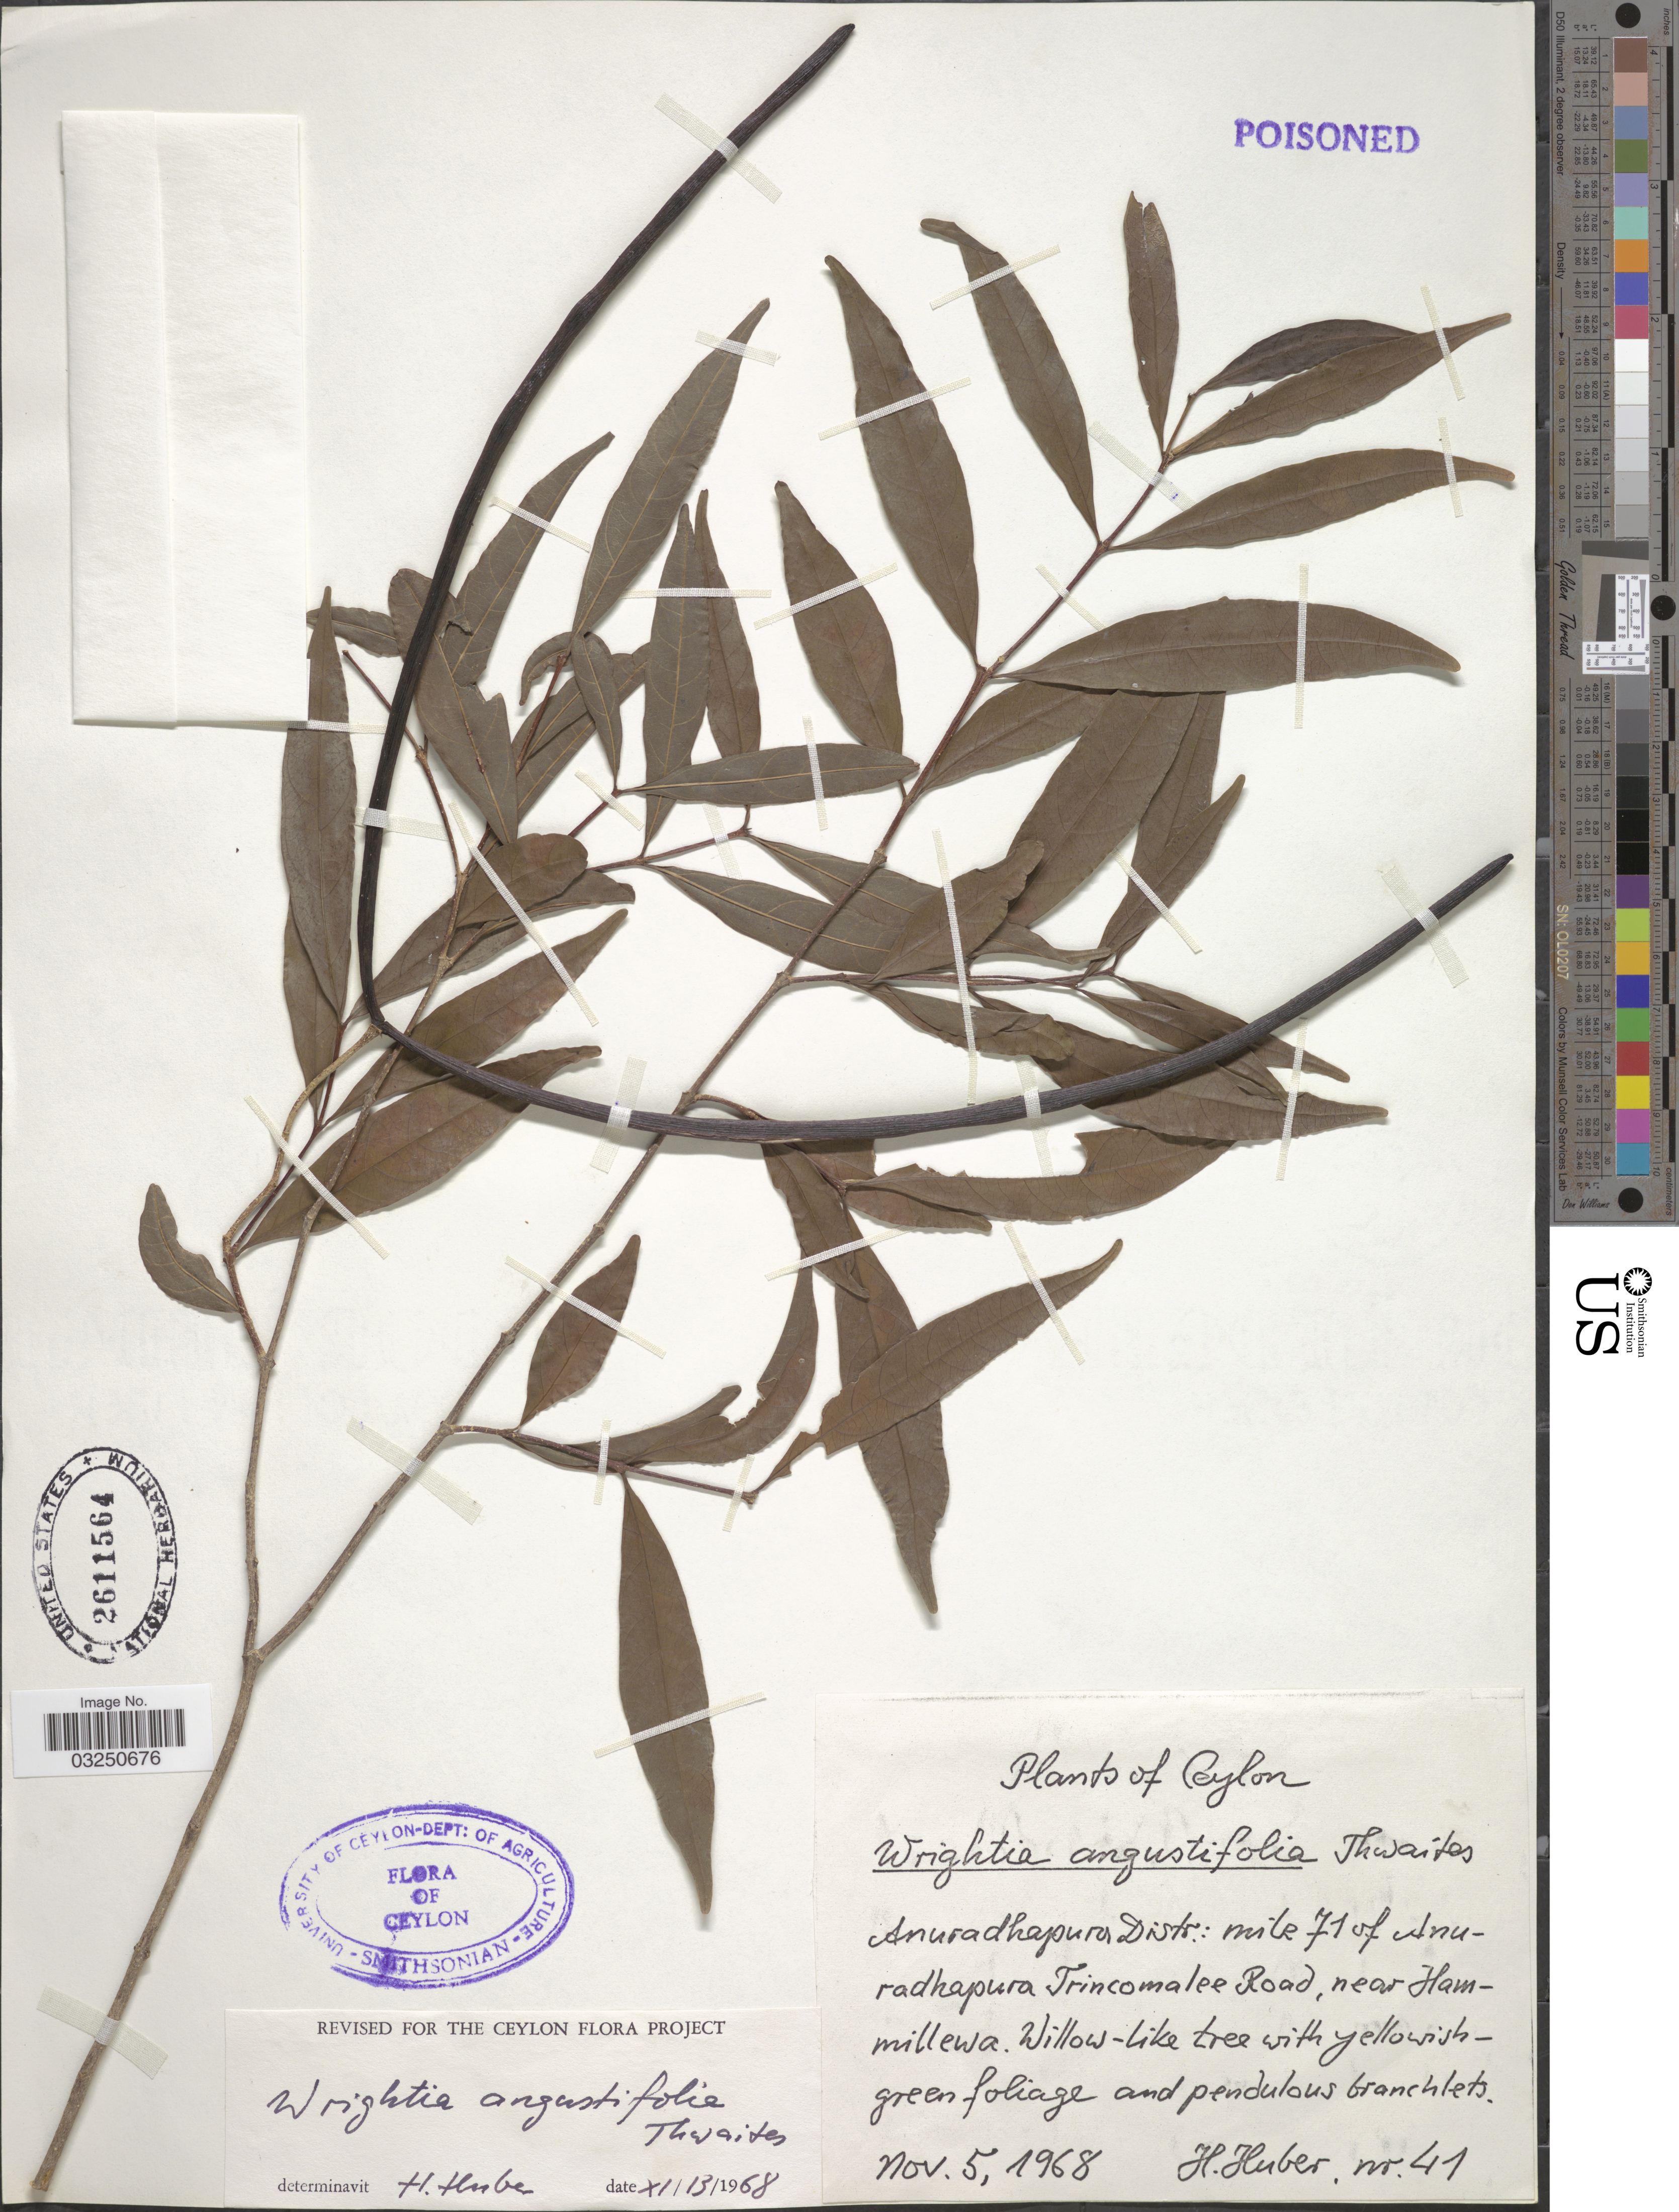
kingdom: Plantae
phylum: Tracheophyta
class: Magnoliopsida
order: Gentianales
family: Apocynaceae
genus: Wrightia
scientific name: Wrightia angustifolia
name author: Thwaites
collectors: H. Huber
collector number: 41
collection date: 1968-11-05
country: Sri Lanka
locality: Ceylon. Anuradhapura Distr.: mile 71 of Anuradhapura Trincomalee Road, near Hammillewa.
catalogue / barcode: US 2611564